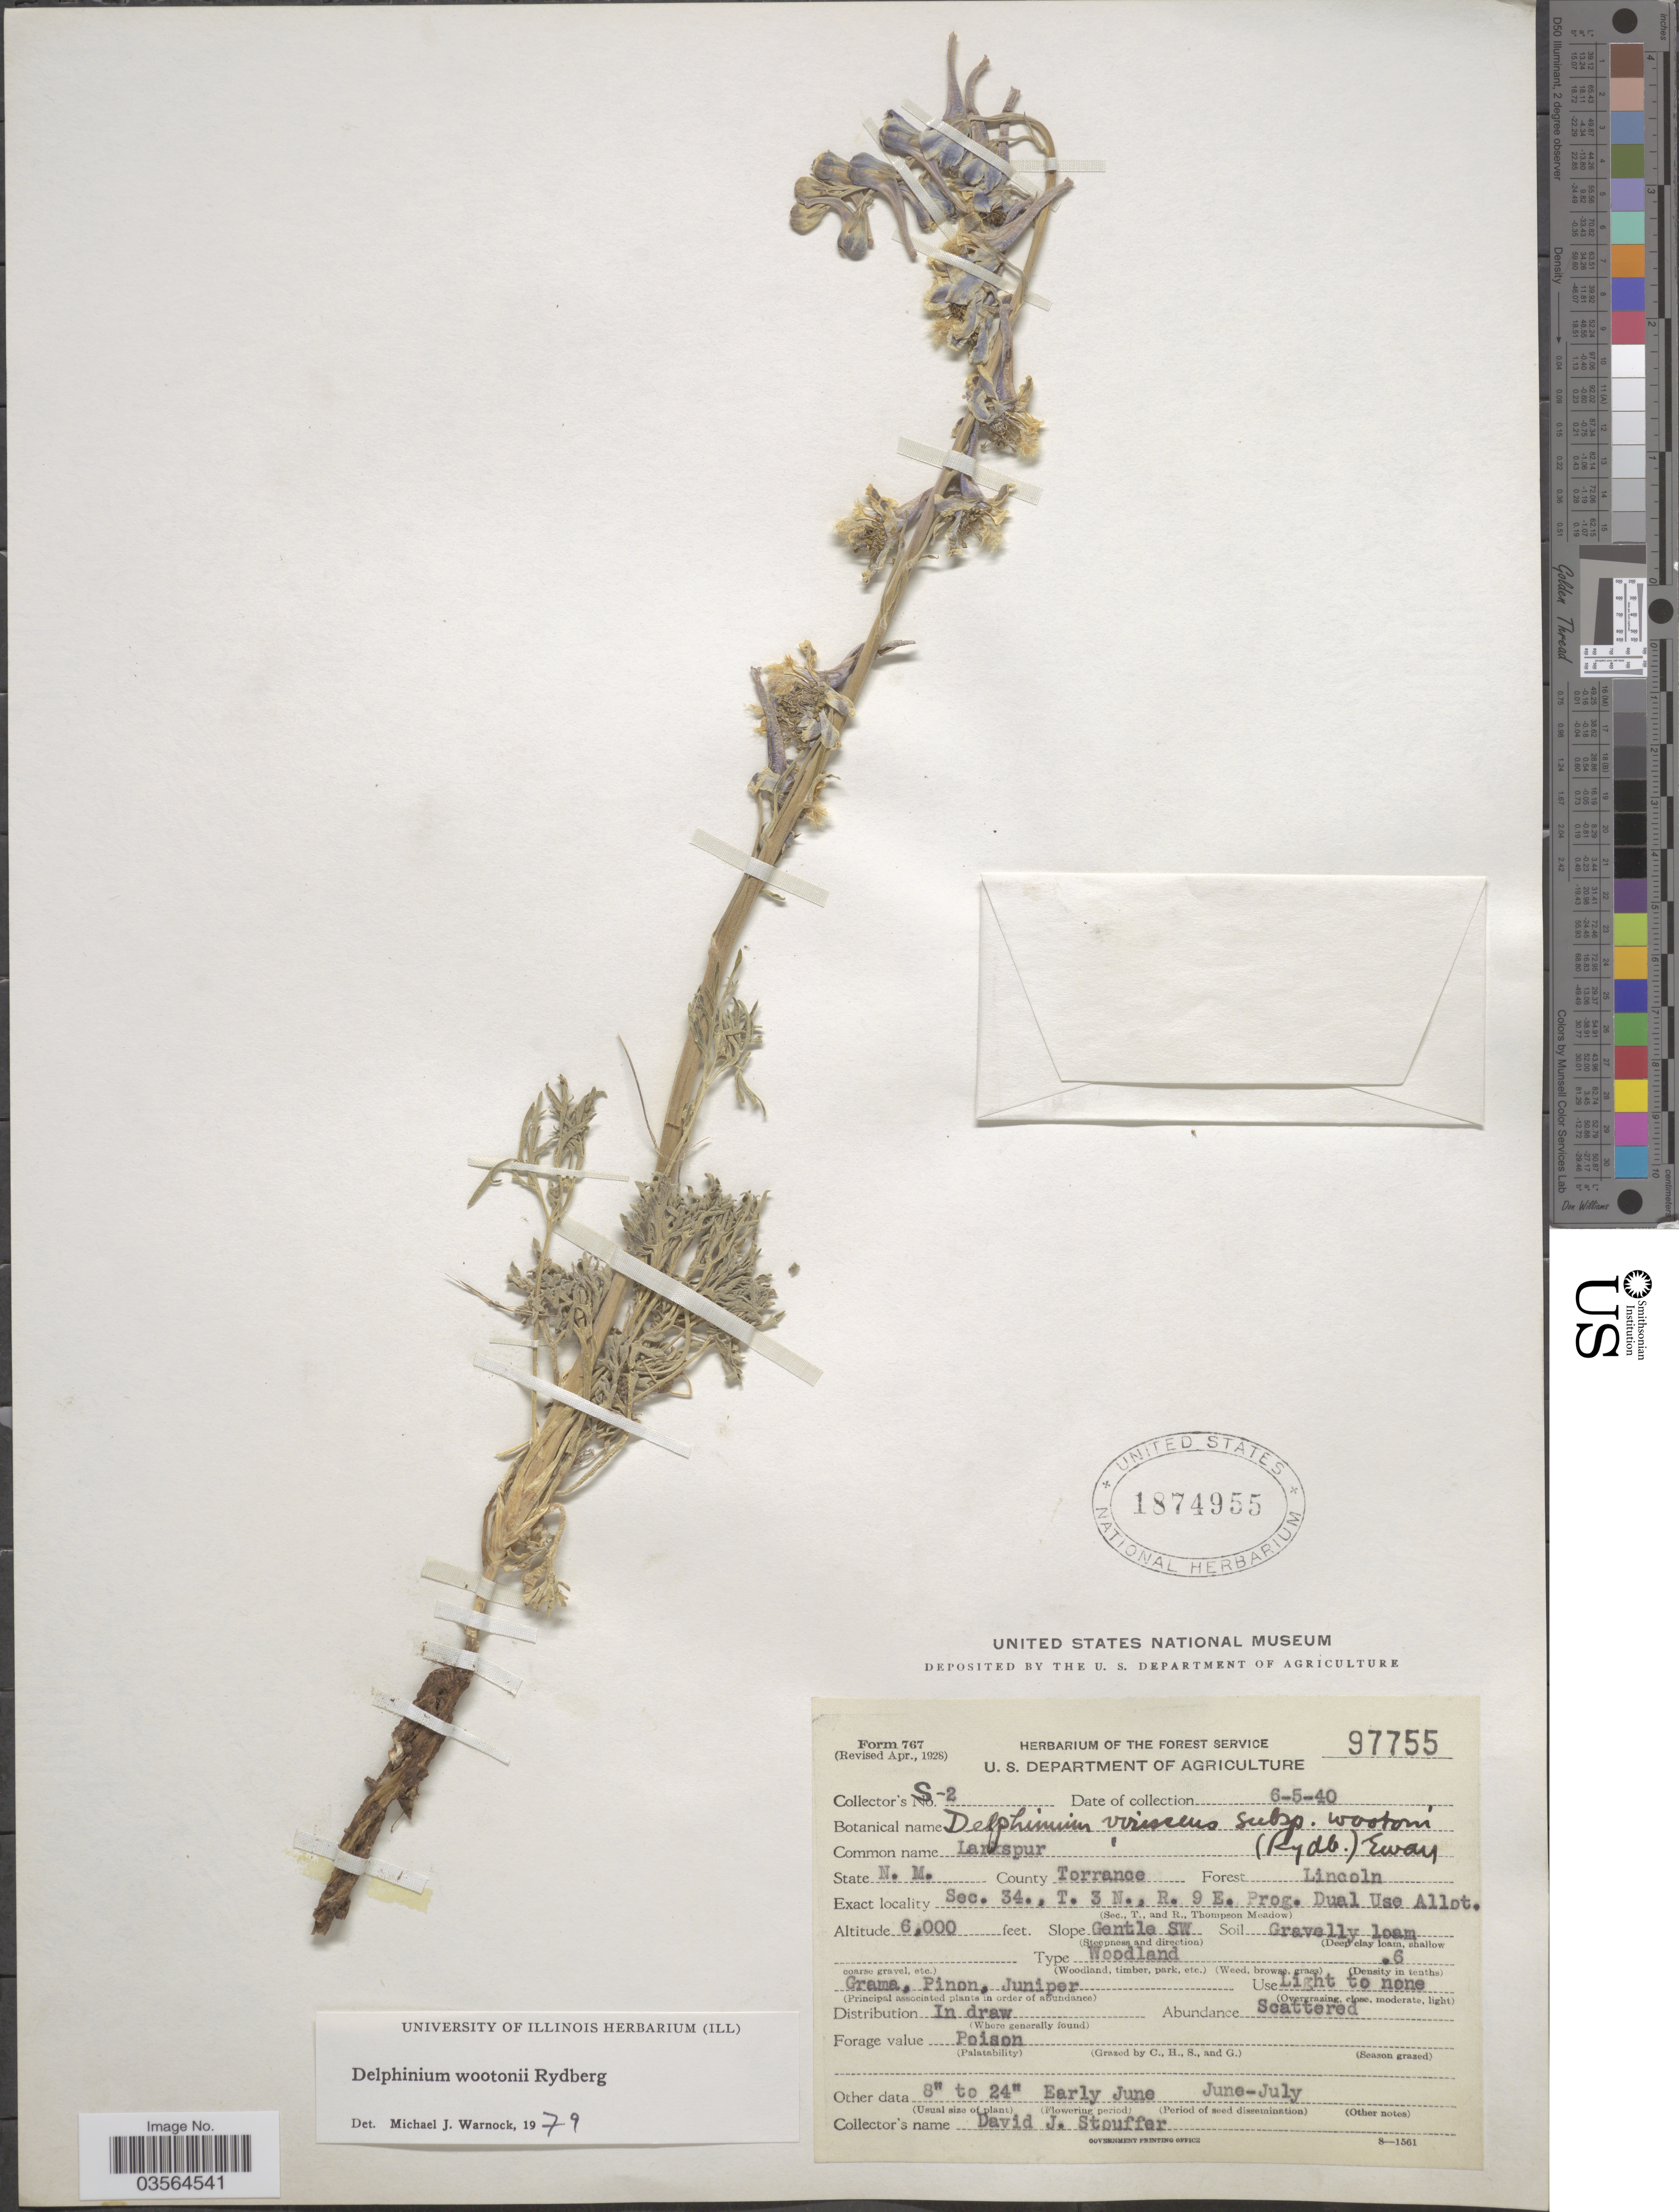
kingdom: Plantae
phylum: Tracheophyta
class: Magnoliopsida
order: Ranunculales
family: Ranunculaceae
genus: Delphinium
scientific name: Delphinium wootonii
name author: Rydb.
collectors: D. Stouffer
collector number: S-2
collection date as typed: Transcribed d/m/y: 5/6/40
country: United States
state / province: New Mexico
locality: County Torrance. Forest Lincoln. Sec. 34, T. 3 N., R. 9 E. Prog. Dual Use Allot.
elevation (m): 1829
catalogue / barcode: US 1874955